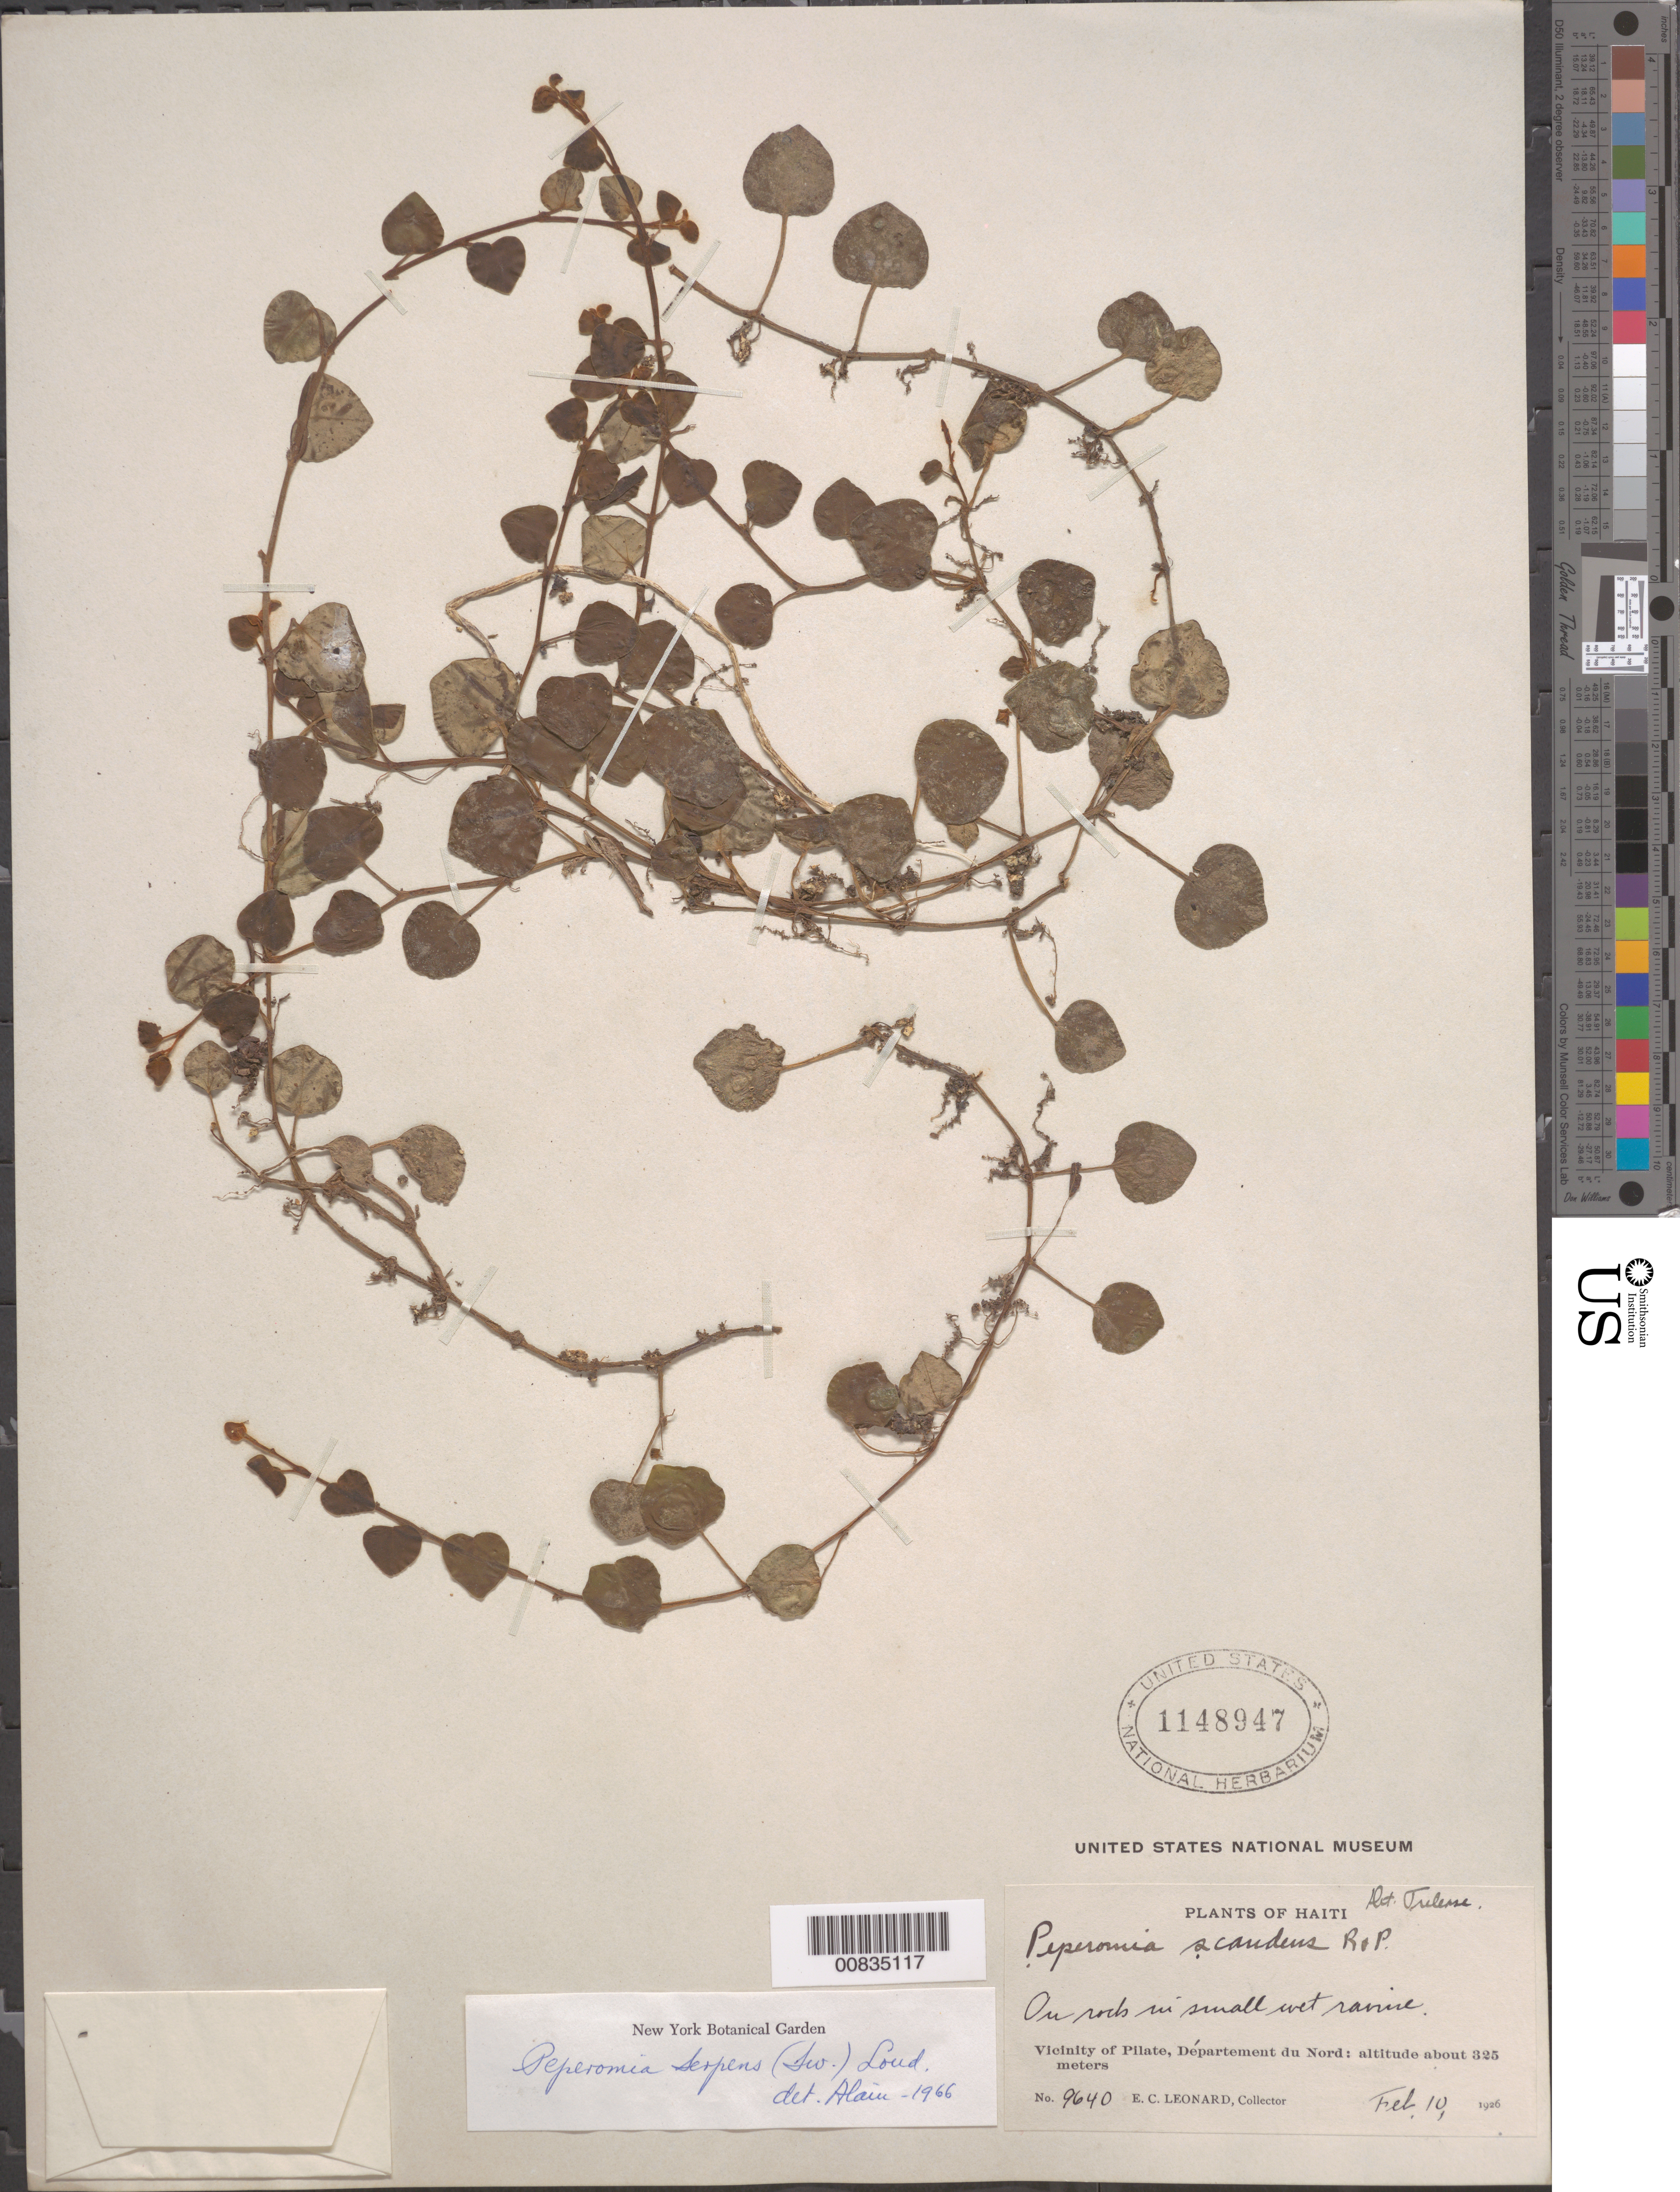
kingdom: Plantae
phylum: Tracheophyta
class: Magnoliopsida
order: Piperales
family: Piperaceae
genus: Peperomia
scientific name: Peperomia serpens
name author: (Sw.) Loudon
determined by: Liogier, Alain H.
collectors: E. C. Leonard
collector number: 9640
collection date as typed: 10 Feb 1926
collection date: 1926-02-10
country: Haiti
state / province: Nord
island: Hispaniola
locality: Vicinity of Pilate.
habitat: On rocks in small wet ravine.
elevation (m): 325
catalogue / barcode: US 1148947